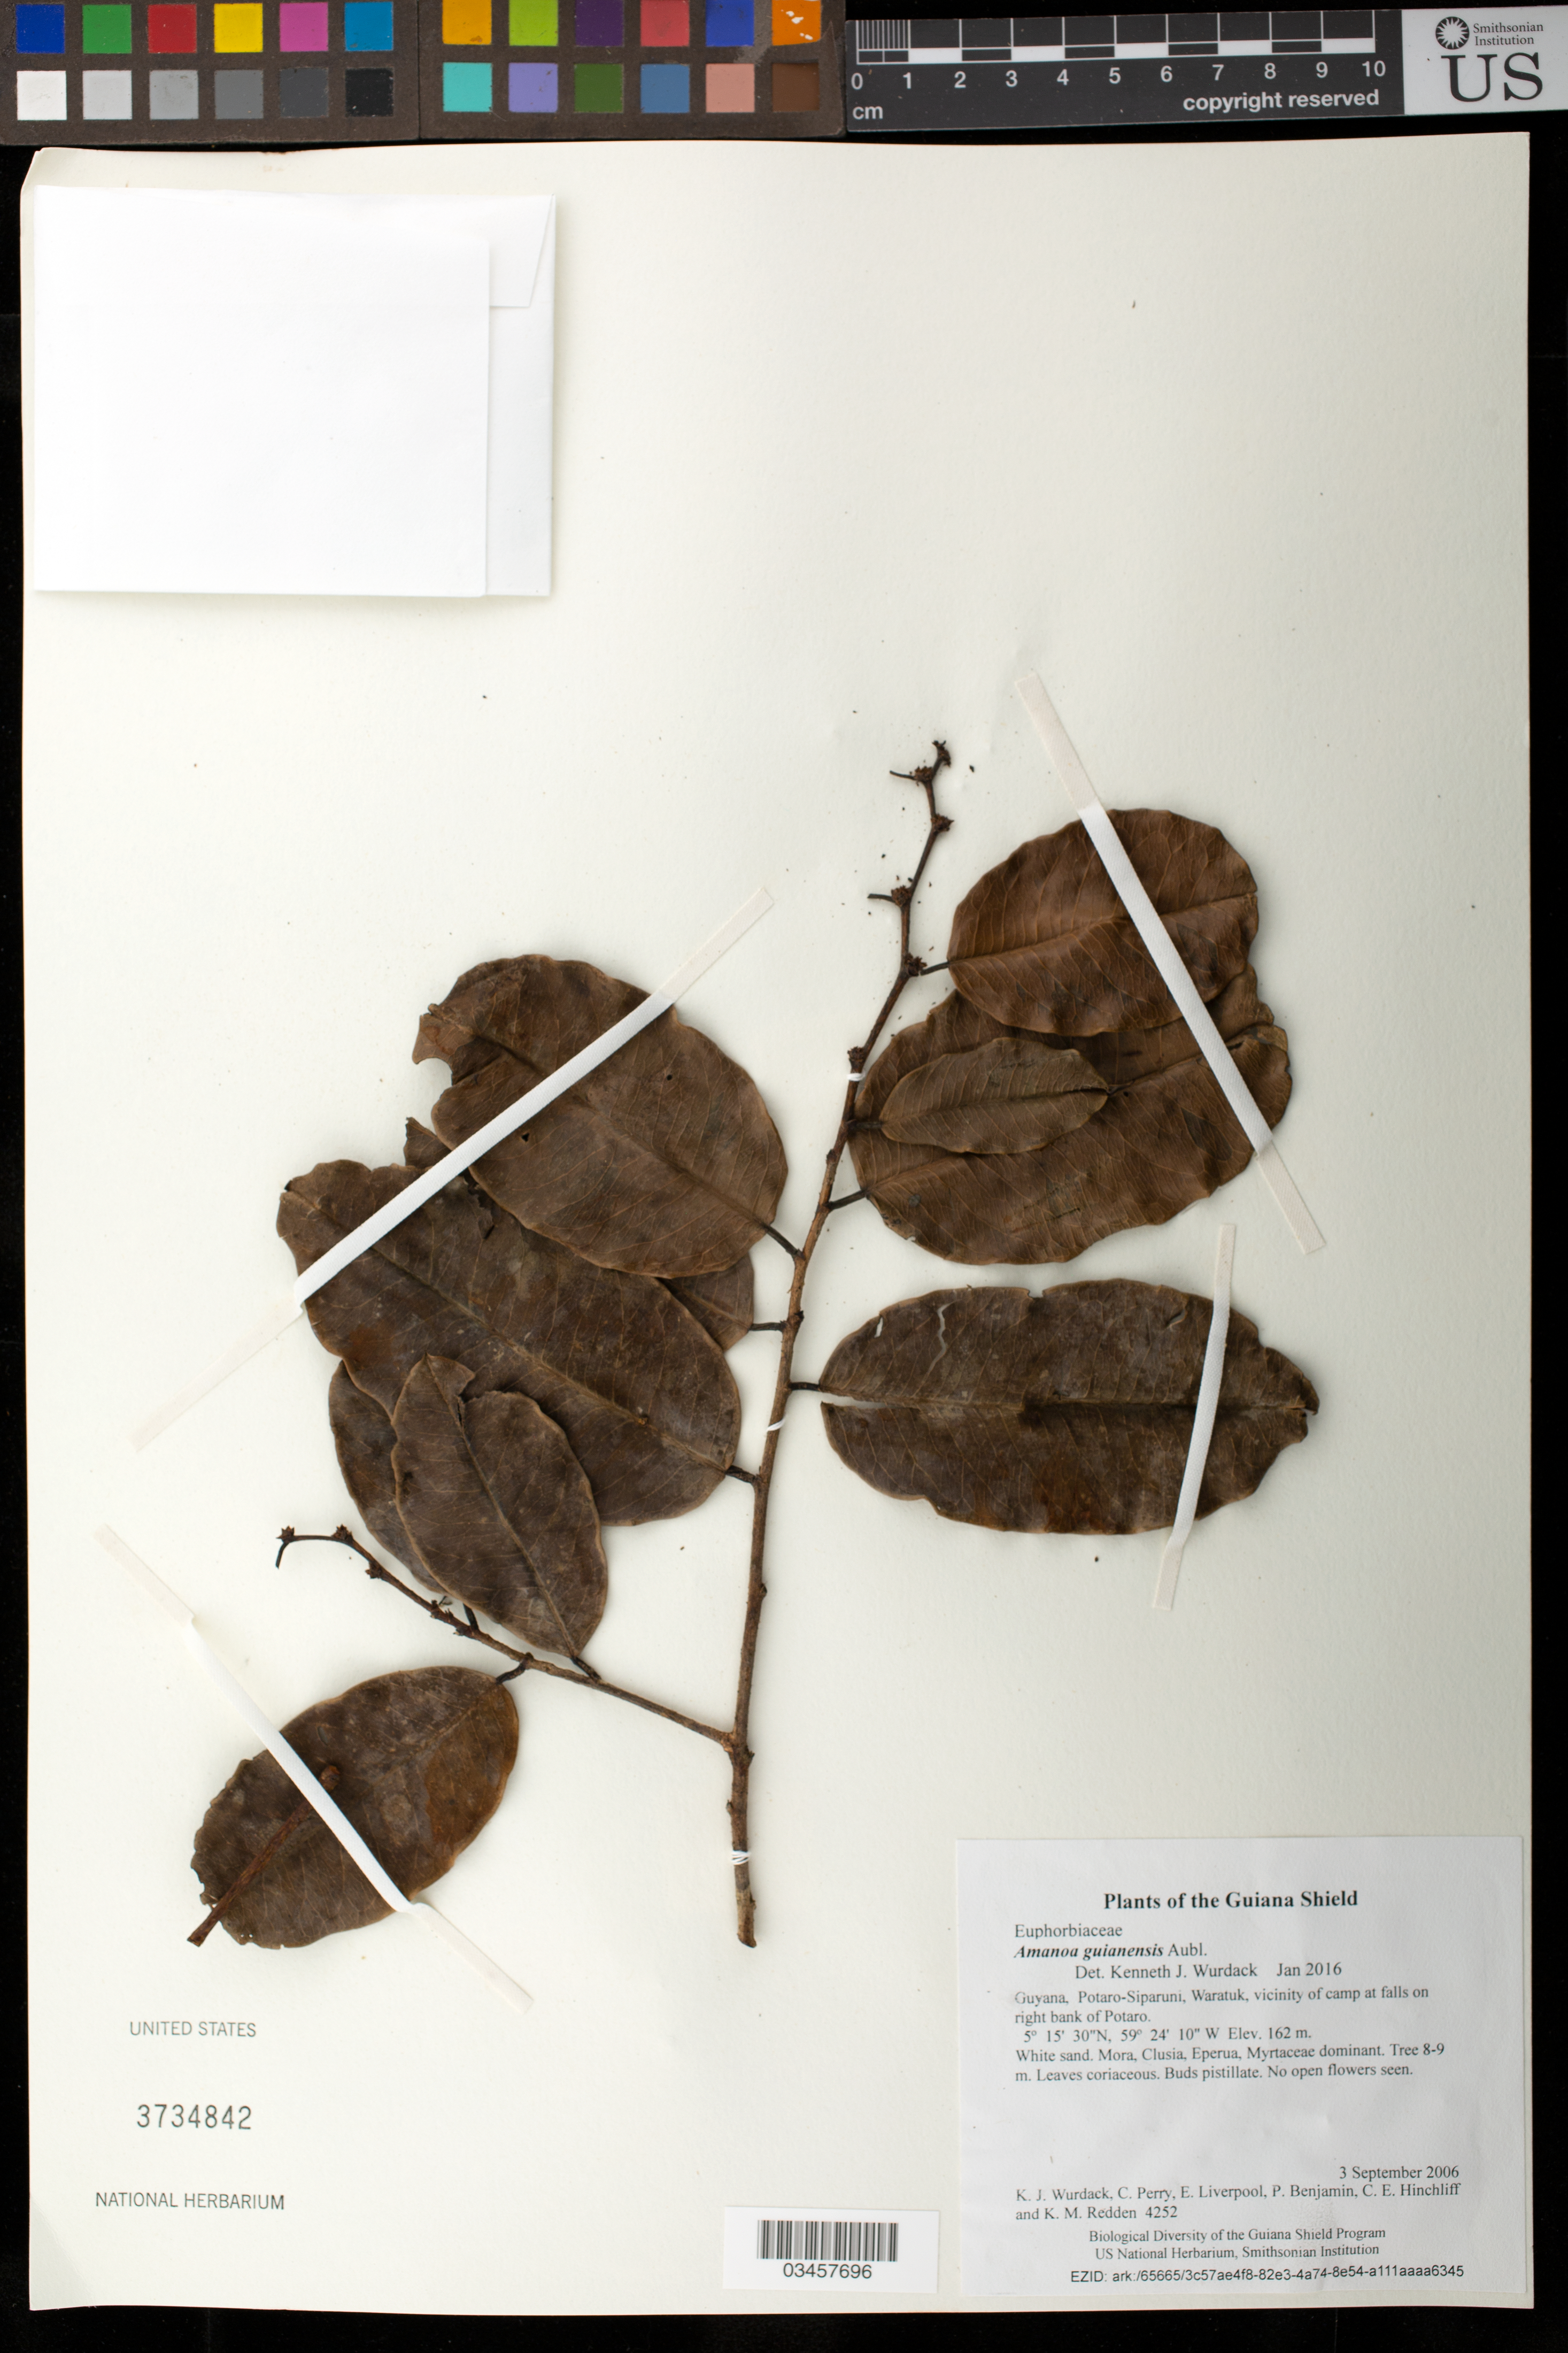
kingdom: Plantae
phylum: Tracheophyta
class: Magnoliopsida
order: Malpighiales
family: Phyllanthaceae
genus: Amanoa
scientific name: Amanoa guianensis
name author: Aubl.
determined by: Wurdack, Kenneth J., (US), Smithsonian Institution - National Museum of Natural History (UNITED STATES)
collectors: K. Wurdack, C. Perry, E. Liverpool, P. Benjamin, C. E. Hinchliff & K. M. Redden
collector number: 4252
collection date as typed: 3 September 2006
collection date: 2006-09-03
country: Guyana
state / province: Potaro-Siparuni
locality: Waratuk, vicinity of camp at falls on right bank of Potaro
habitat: White sand. Mora, Clusia, Eperua, Myrtaceae dominant.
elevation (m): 162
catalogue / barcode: US 3734842